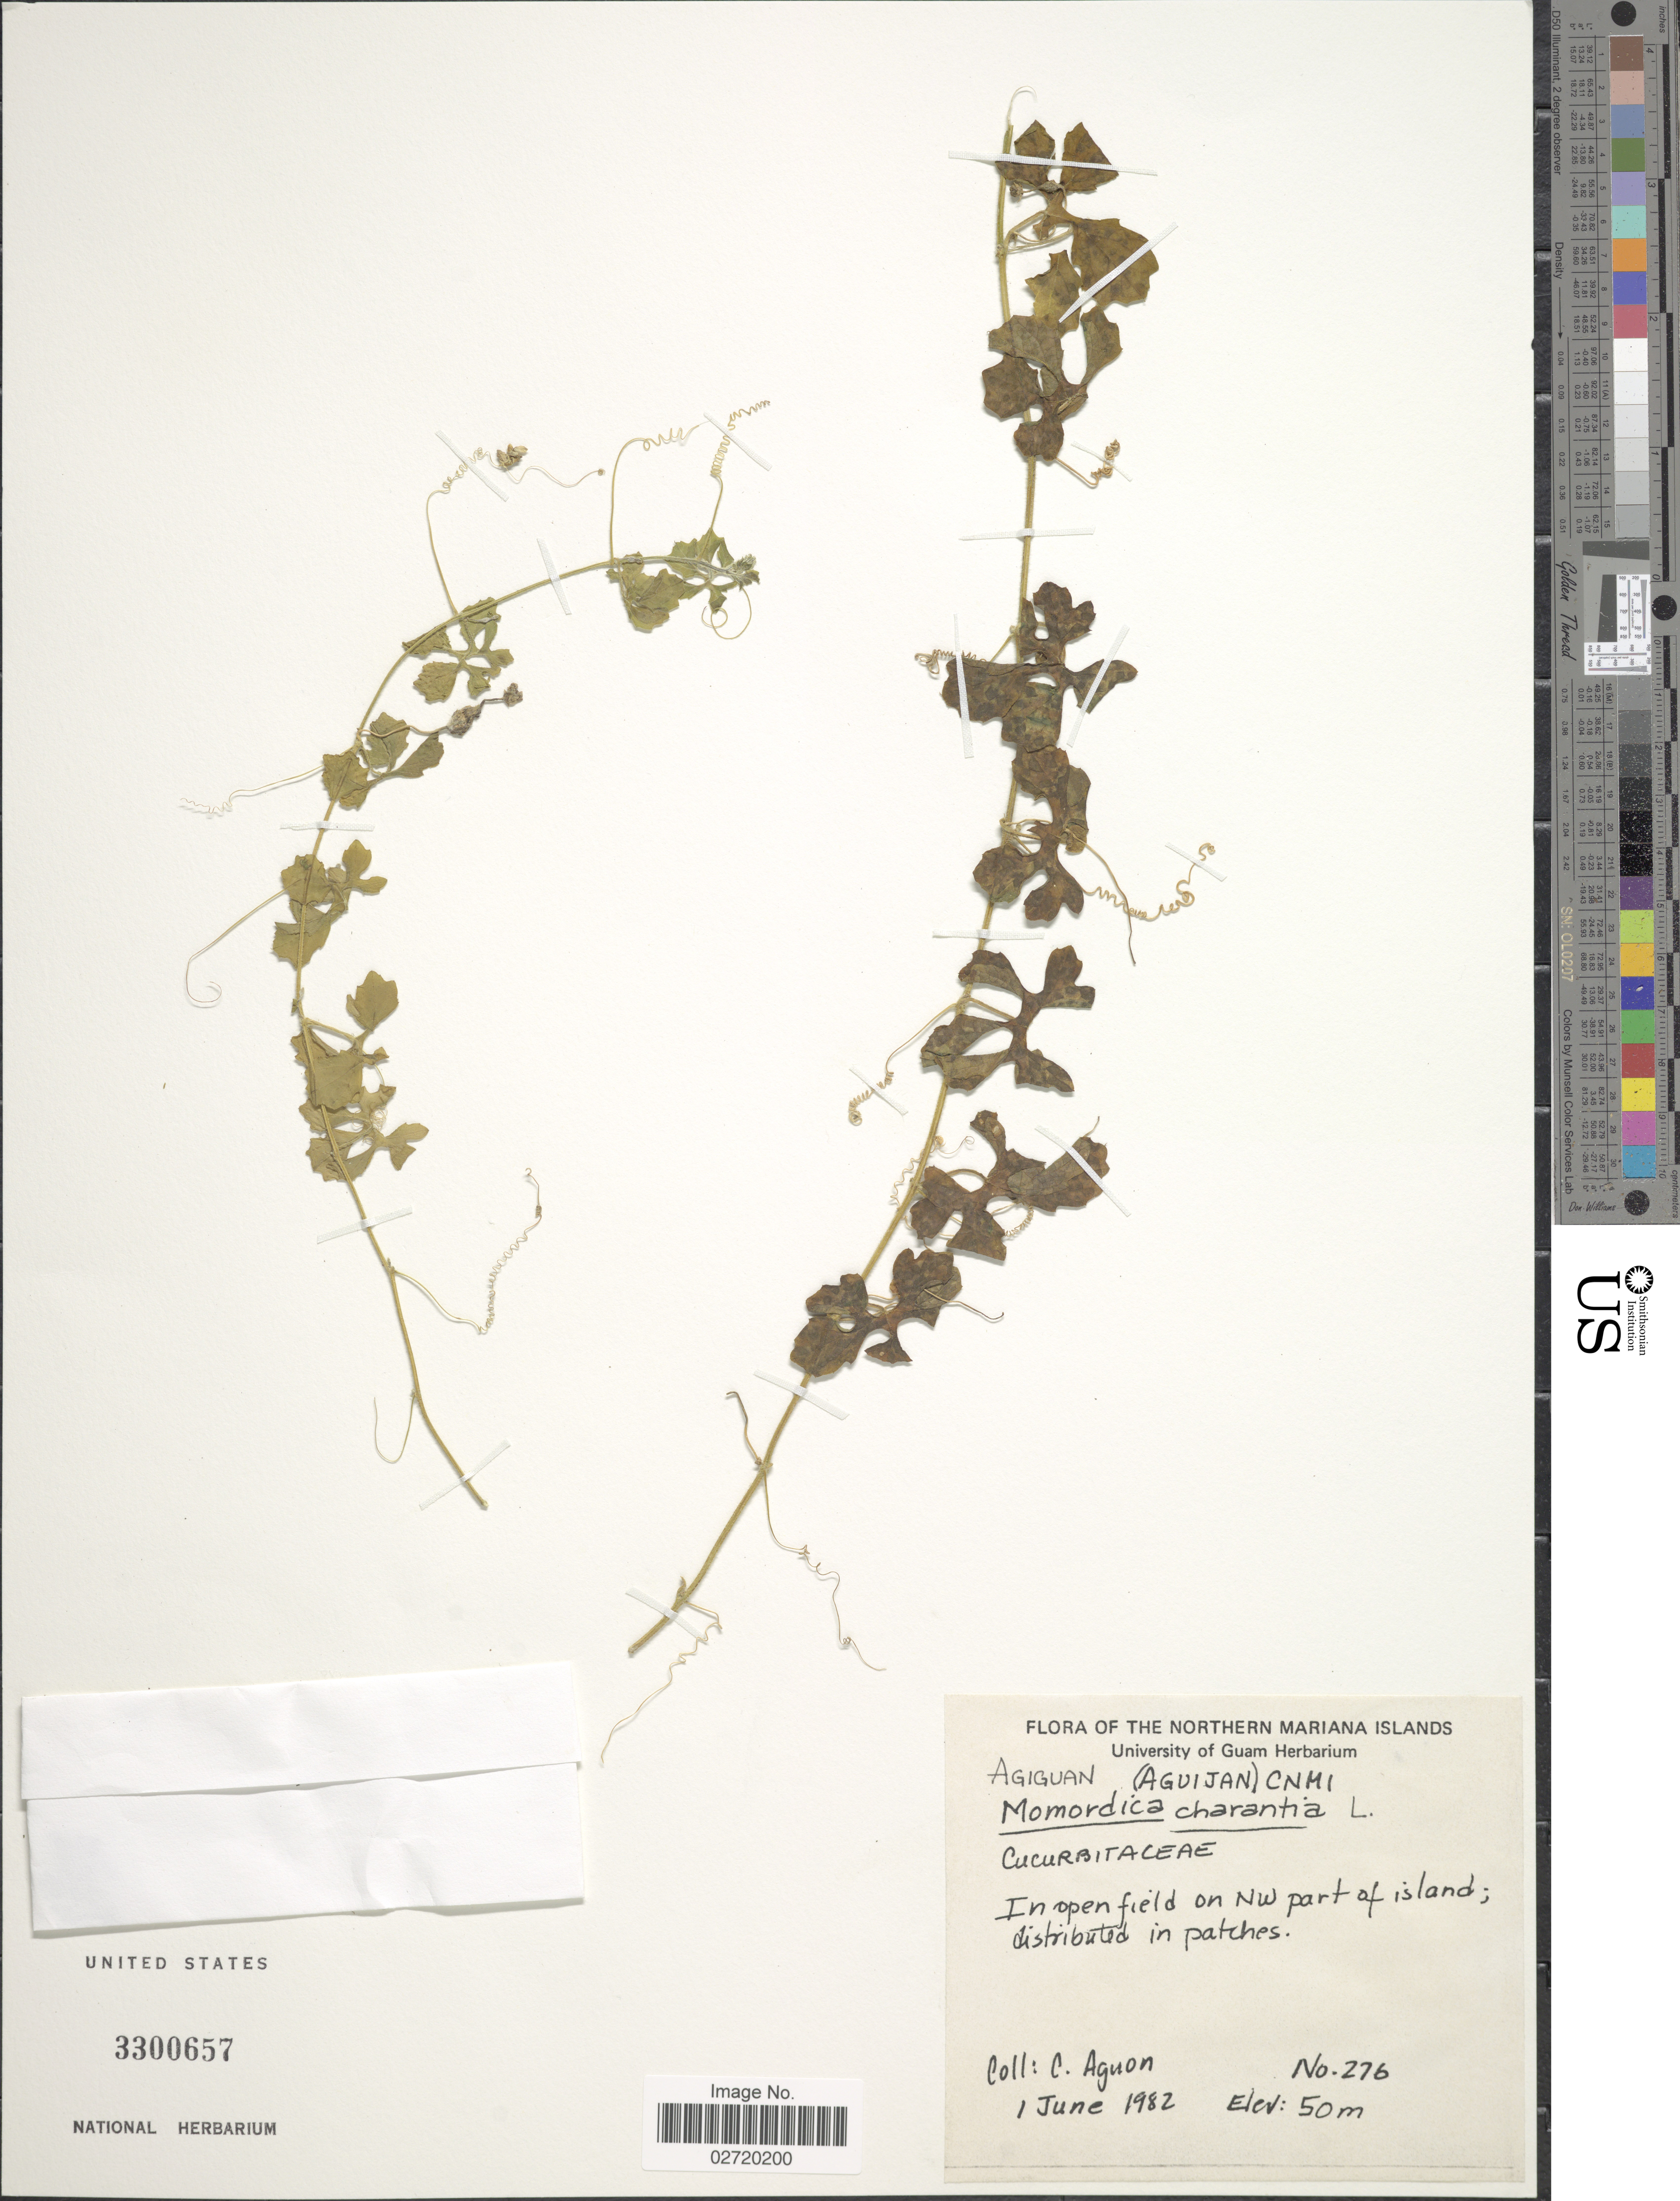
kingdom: Plantae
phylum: Tracheophyta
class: Magnoliopsida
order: Cucurbitales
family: Cucurbitaceae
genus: Momordica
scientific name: Momordica charantia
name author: L.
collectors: C. Aguon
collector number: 276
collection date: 1982-06-01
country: Northern Mariana Islands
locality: The Northern Mariana Islands, In open field on NW part of Island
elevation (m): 50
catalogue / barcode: US 3300657